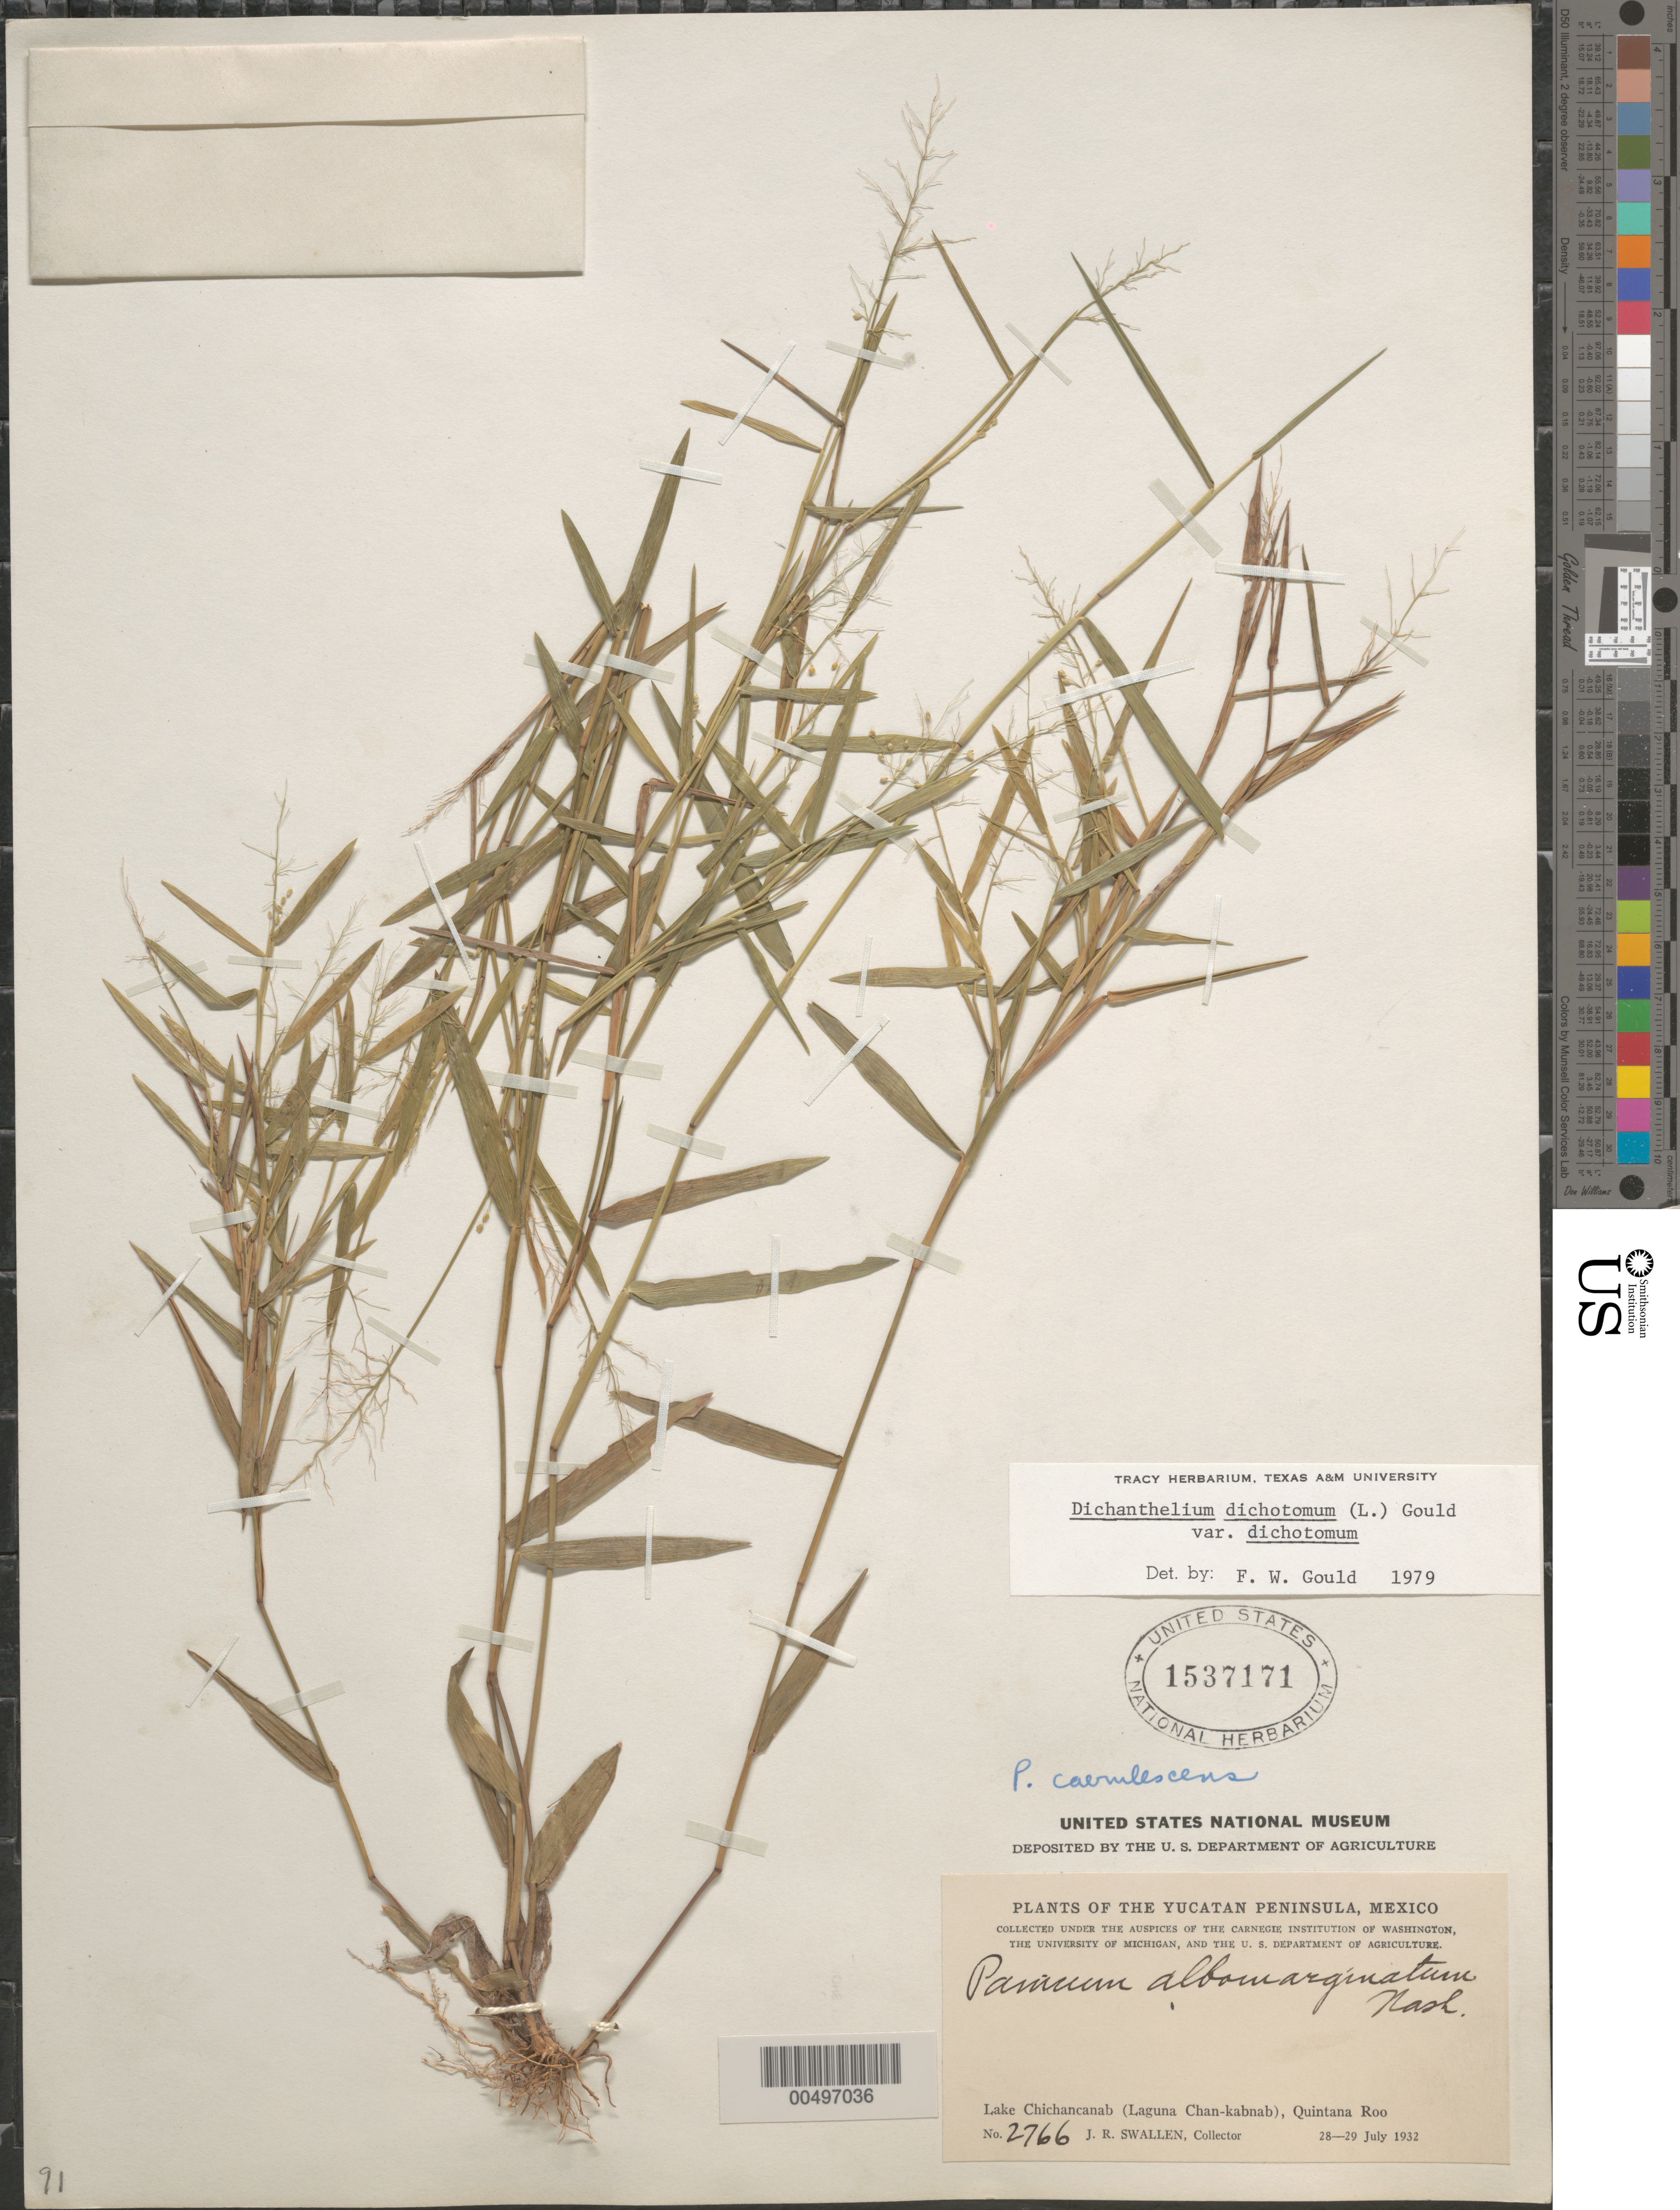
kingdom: Plantae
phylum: Tracheophyta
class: Liliopsida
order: Poales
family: Poaceae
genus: Dichanthelium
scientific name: Dichanthelium dichotomum var. dichotomum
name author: (L.) Gould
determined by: Gould, F. W.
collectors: J. R. Swallen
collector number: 2766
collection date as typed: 28 Jul 1932 to 29 Jul 1932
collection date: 1932-07-28/1932-07-29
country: Mexico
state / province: Quintana Roo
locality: Yucatan Peninsula, Lake Chichancanab (Laguna Chan-kabnab)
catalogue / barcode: US 1537171